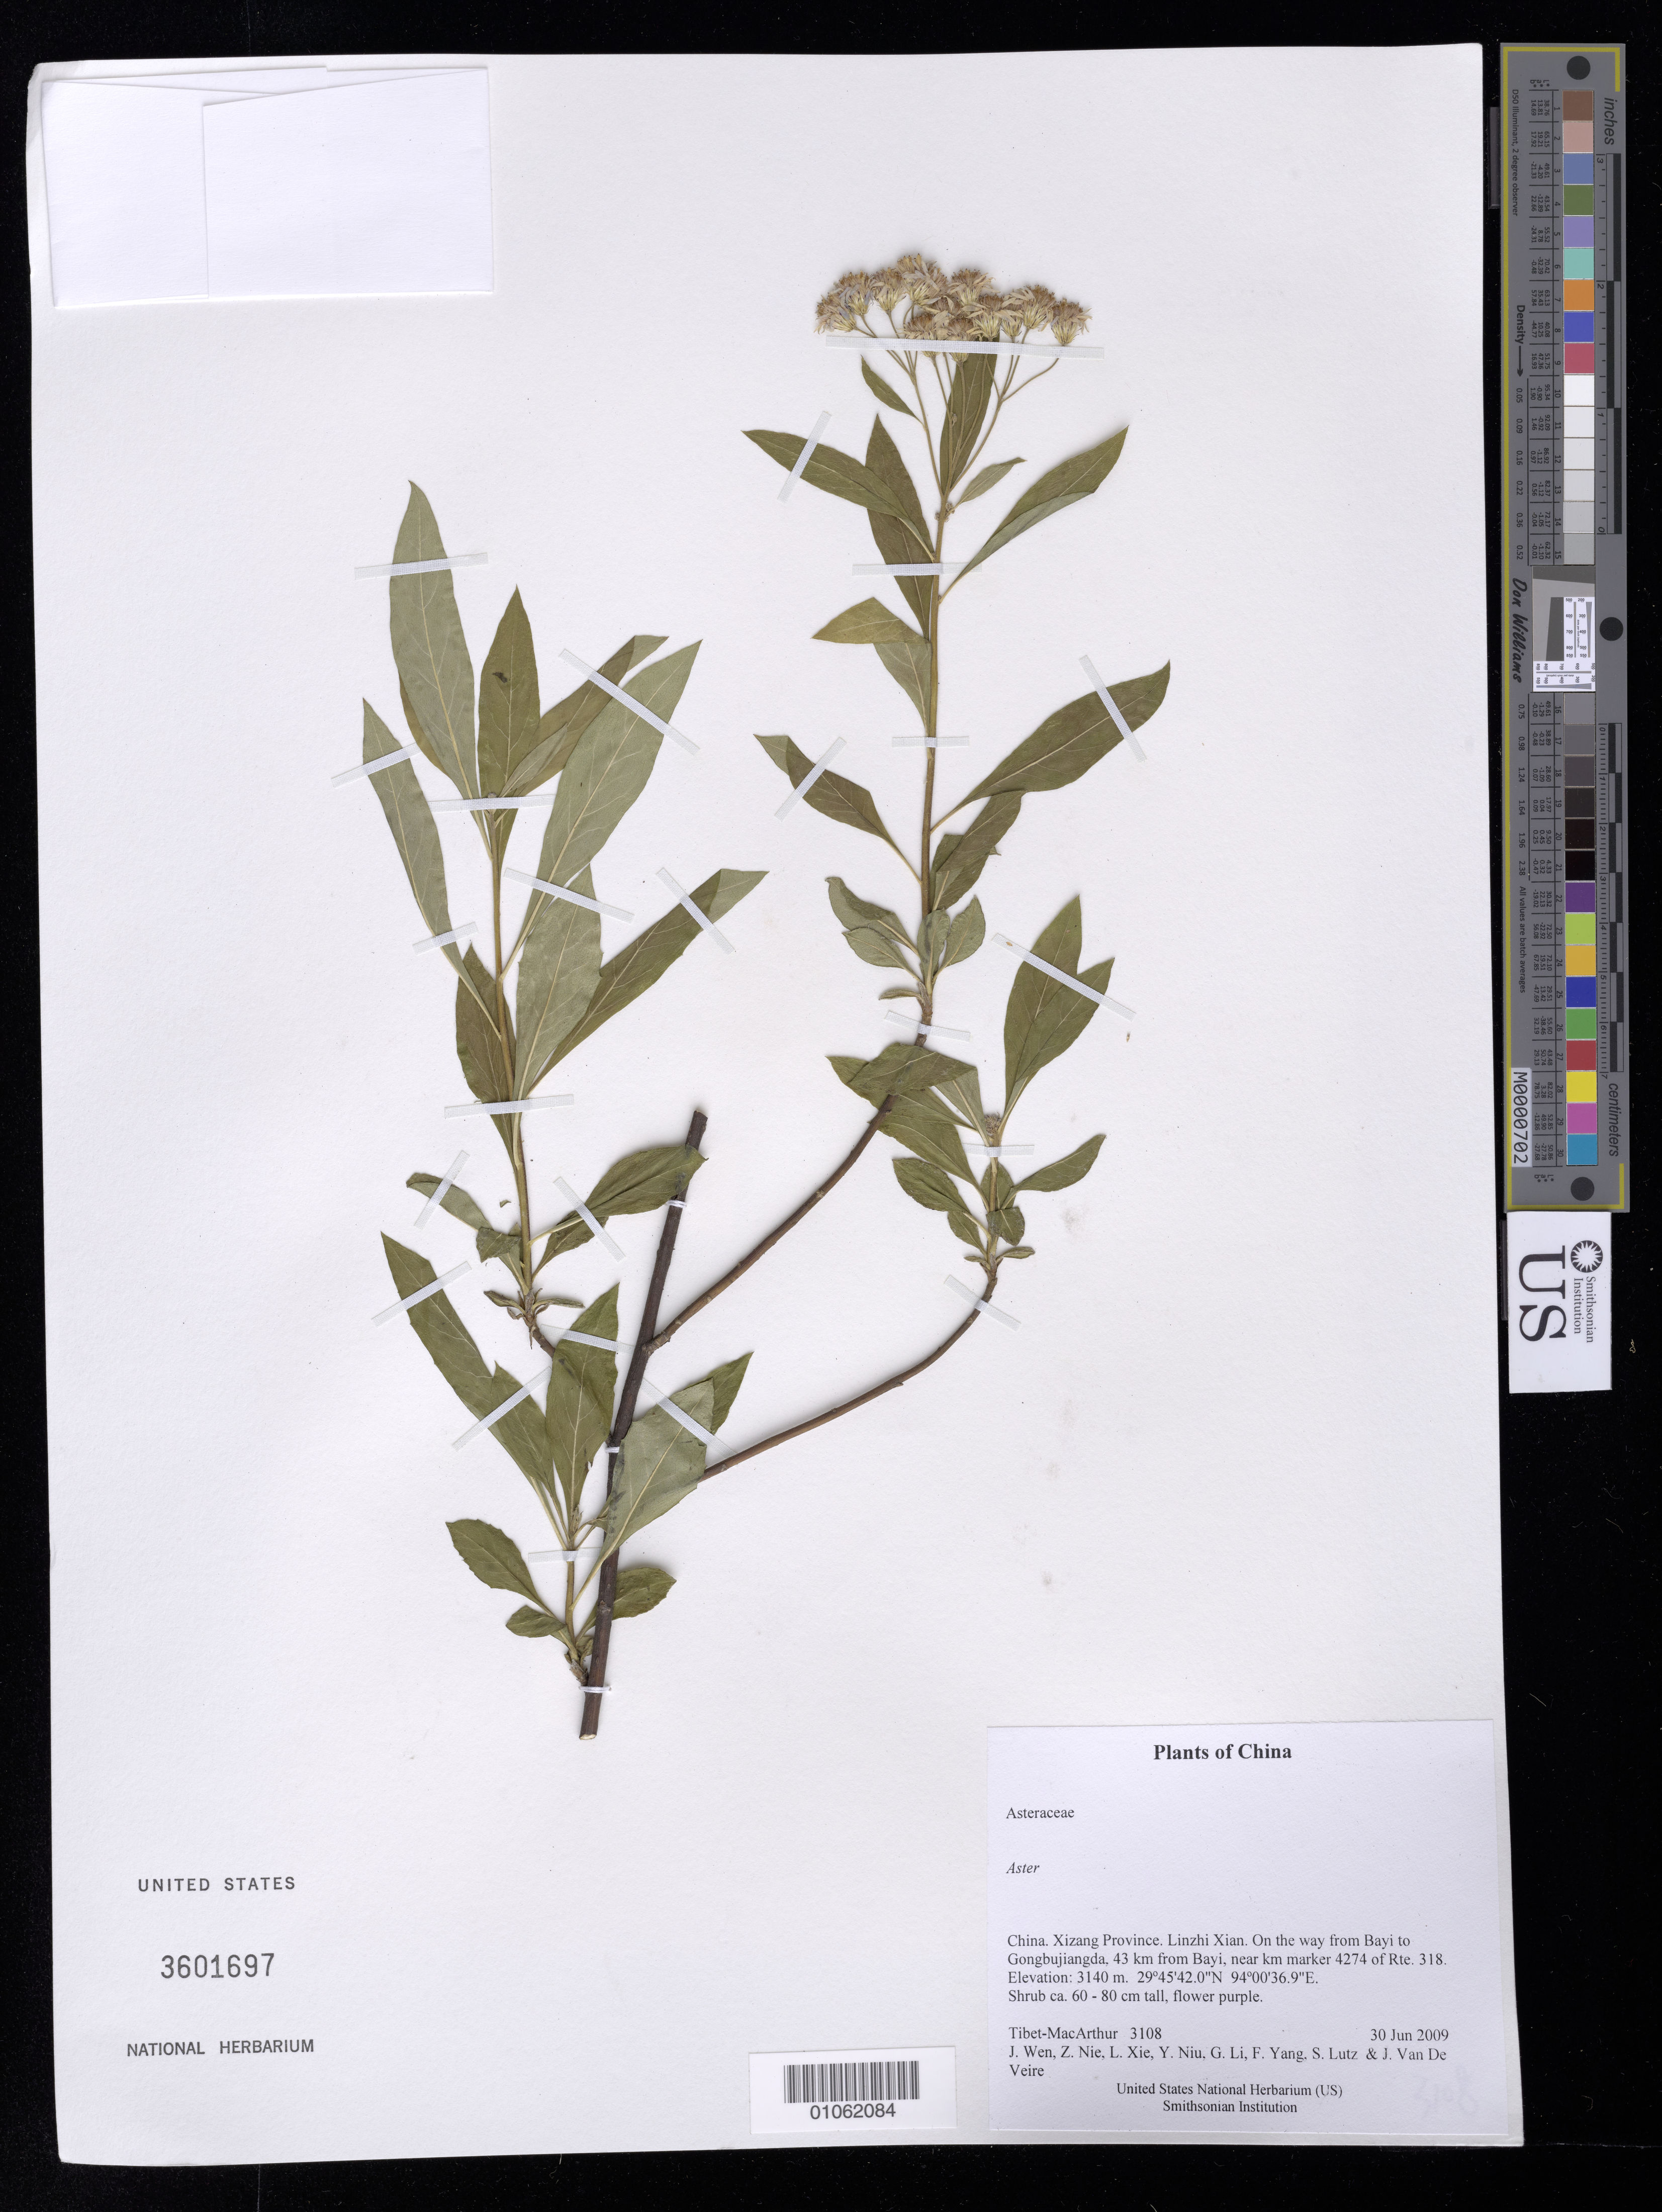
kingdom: Plantae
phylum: Tracheophyta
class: Magnoliopsida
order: Asterales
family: Asteraceae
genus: Aster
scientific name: Aster sp.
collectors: Tibet-MacArthur, J. Wen, Z. Nie, L. Xie, Y. Niu, G. Li, F. Yang, S. Lutz & J. Van De Veire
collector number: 3108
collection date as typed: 30 Jun 2009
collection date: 2009-06-30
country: China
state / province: Xizang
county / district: Linzhi Xian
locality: On the way from Bayi to Gongbujiangda, 43 km from Bayi, near km marker 4274 of Rte. 318.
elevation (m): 3140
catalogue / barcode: US 3601697